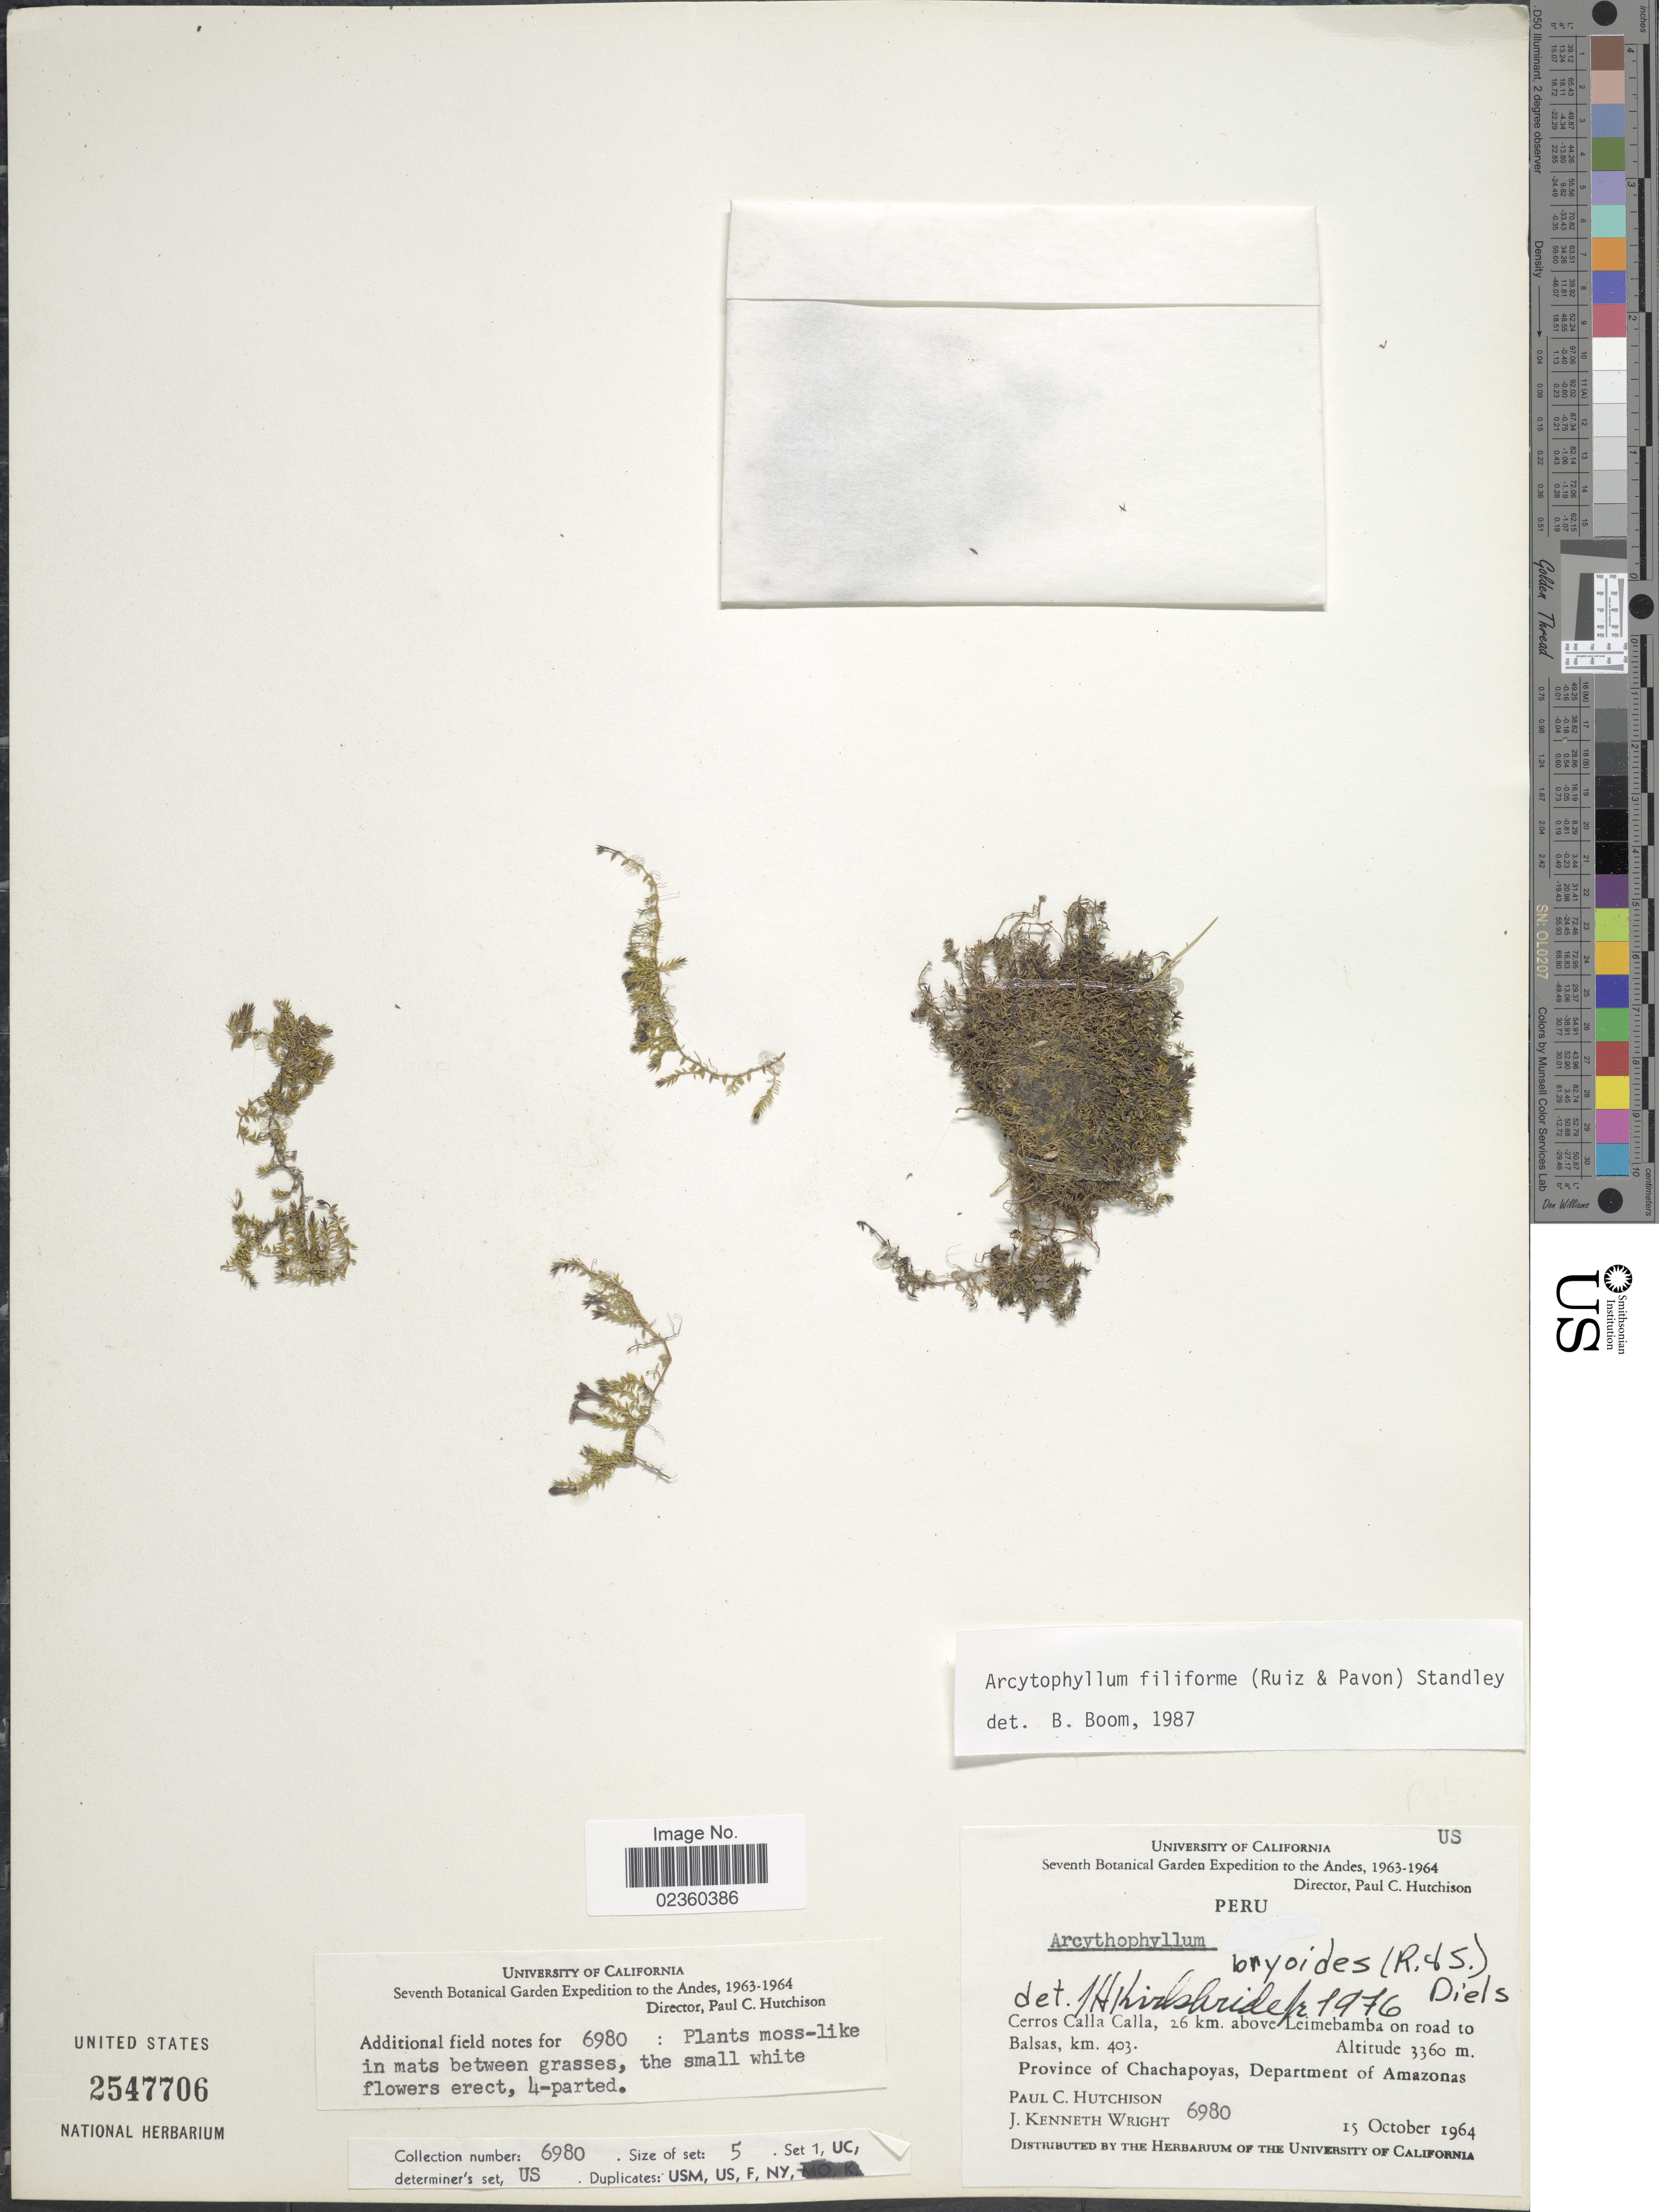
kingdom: Plantae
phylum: Tracheophyta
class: Magnoliopsida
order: Gentianales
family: Rubiaceae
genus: Arcytophyllum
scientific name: Arcytophyllum filiforme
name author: (Ruiz & Pav.) Standl.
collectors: P. C. Hutchison & J. K. Wright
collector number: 6980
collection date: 1964-10-15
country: Peru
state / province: Amazonas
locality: The Andes, Cerros Calla Call, 26 km above Leimebamba on road to Balsas, Province of Chachapoyas, Department of Amazonas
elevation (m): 3360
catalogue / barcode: US 2547706